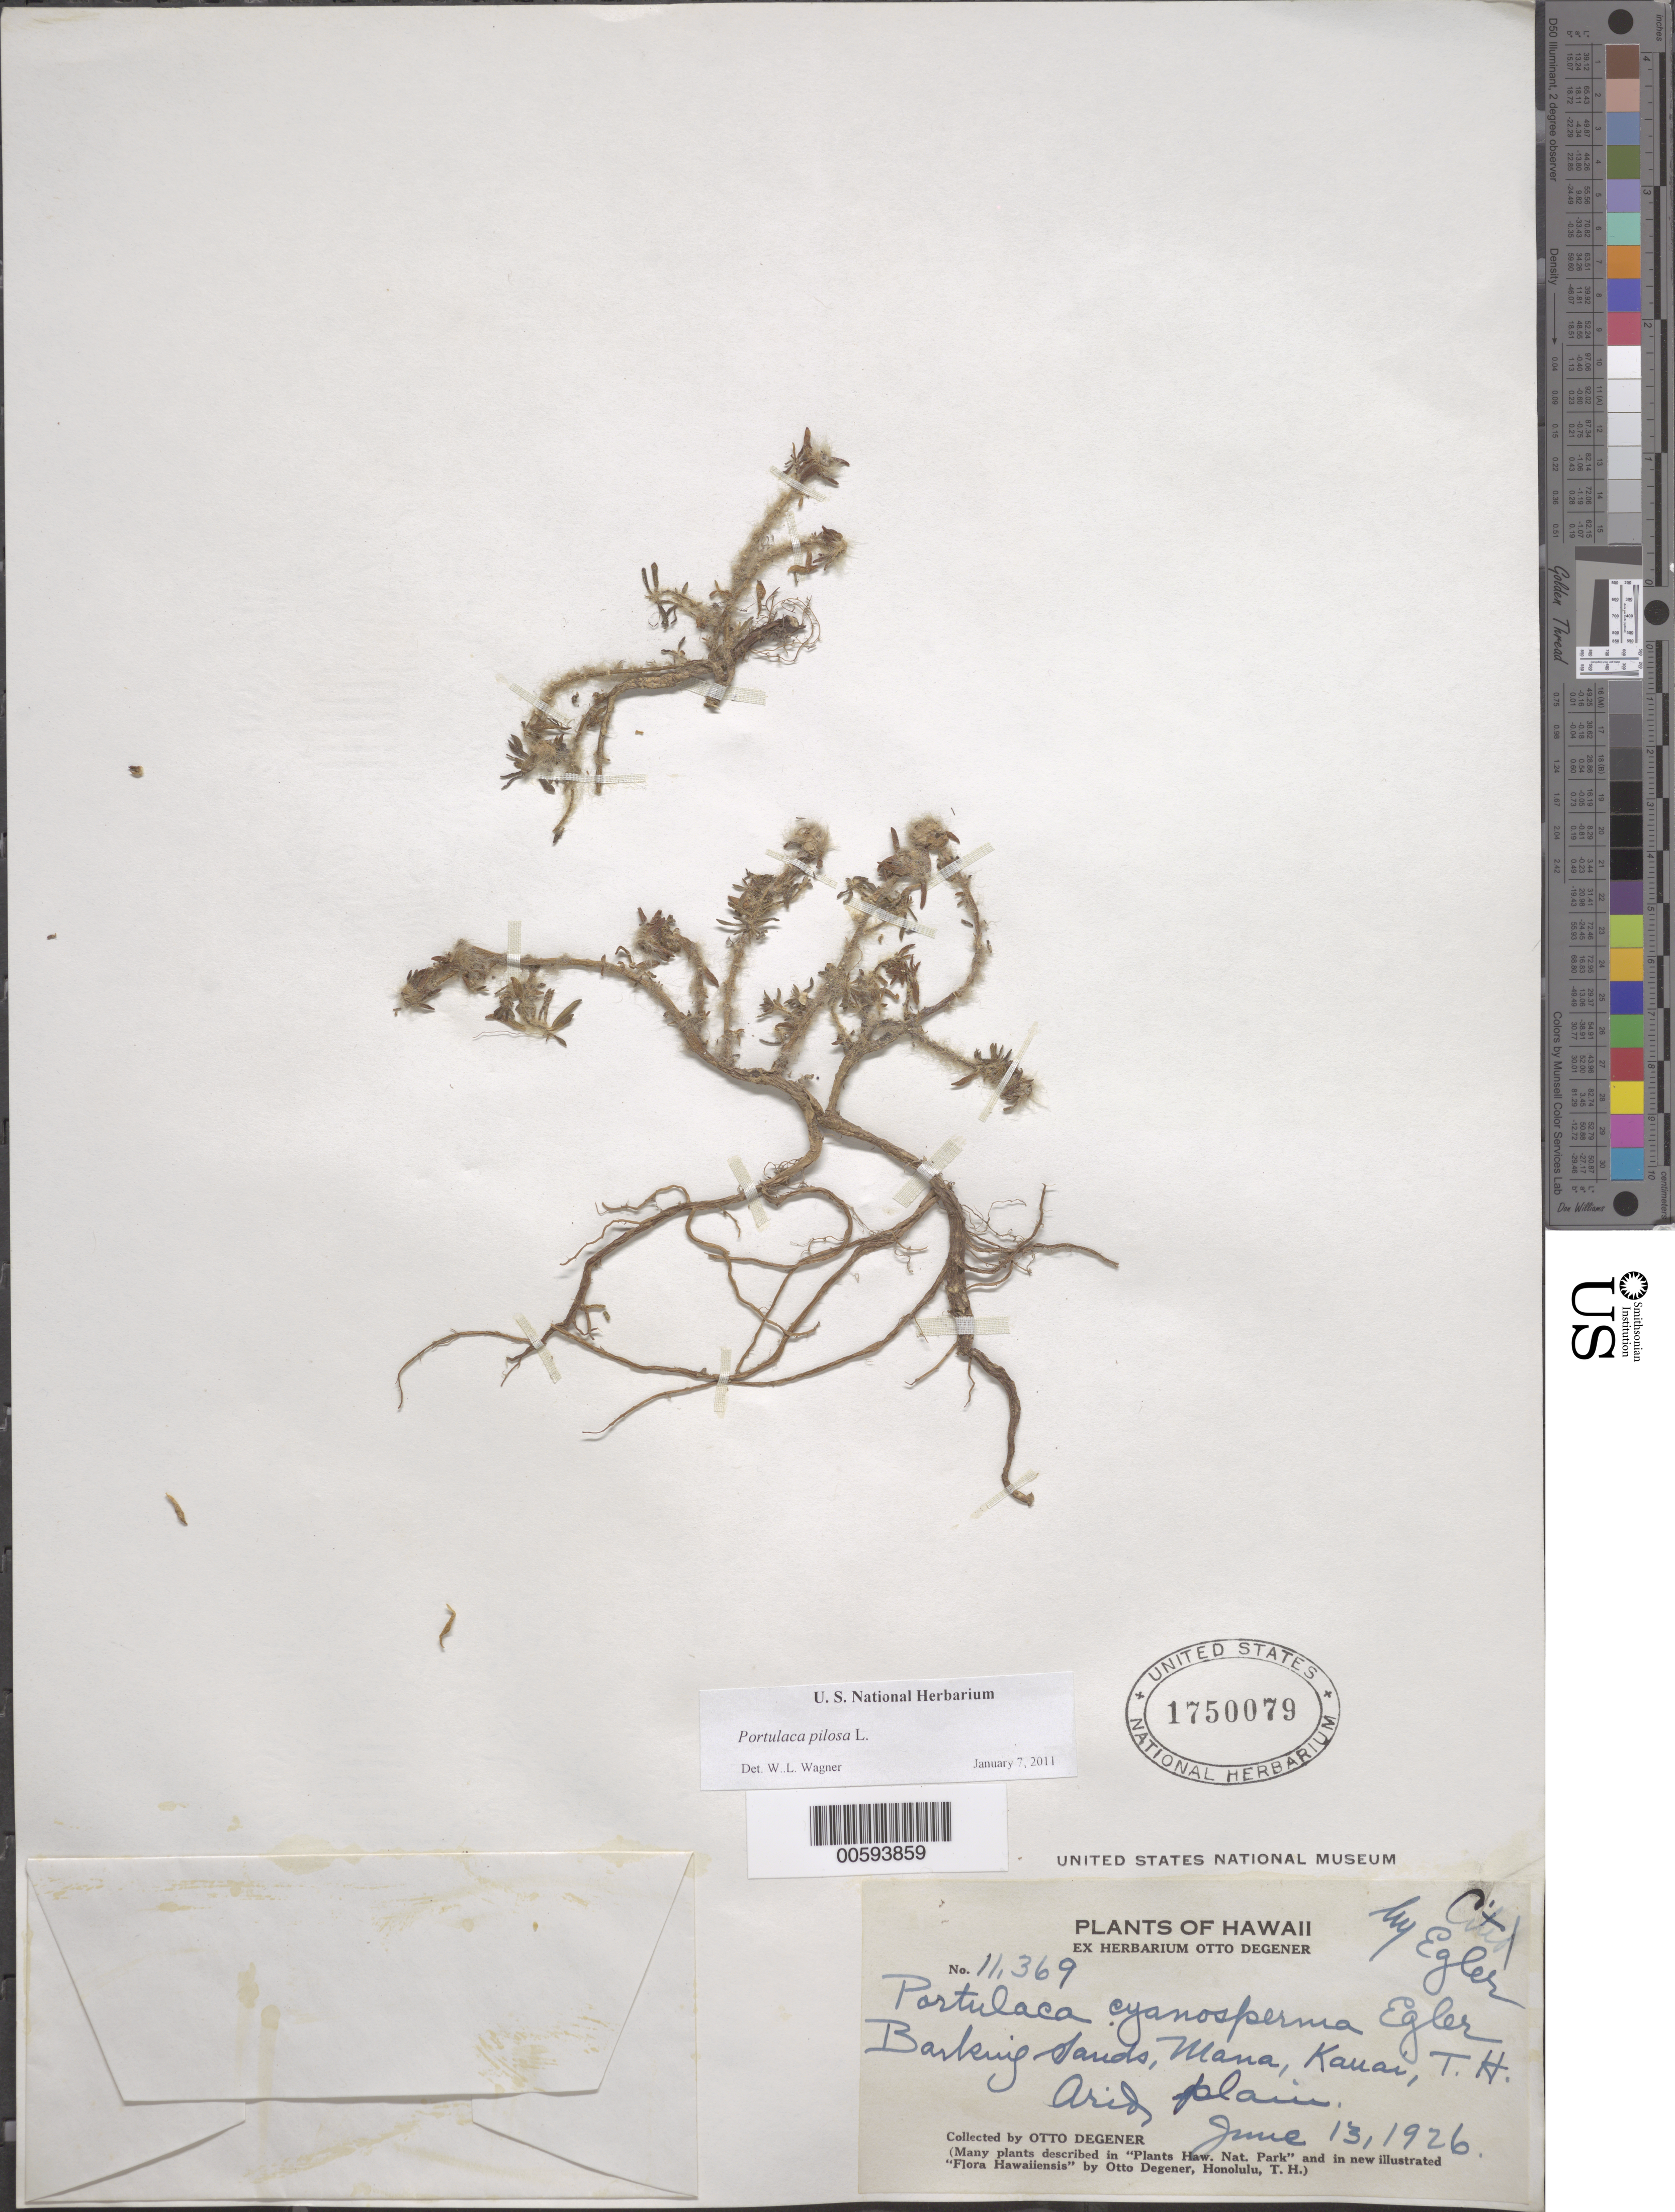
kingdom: Plantae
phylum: Tracheophyta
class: Magnoliopsida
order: Caryophyllales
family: Portulacaceae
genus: Portulaca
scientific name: Portulaca pilosa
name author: L.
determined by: Wagner, W. L., (BOT), Smithsonian Institution - National Museum of Natural History (UNITED STATES)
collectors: O. Degener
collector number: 11369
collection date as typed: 13 Jun 1926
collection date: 1926-06-13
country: United States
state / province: Hawaii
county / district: Kaui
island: Kaua'i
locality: Mana, Barking Sands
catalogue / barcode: US 1750079